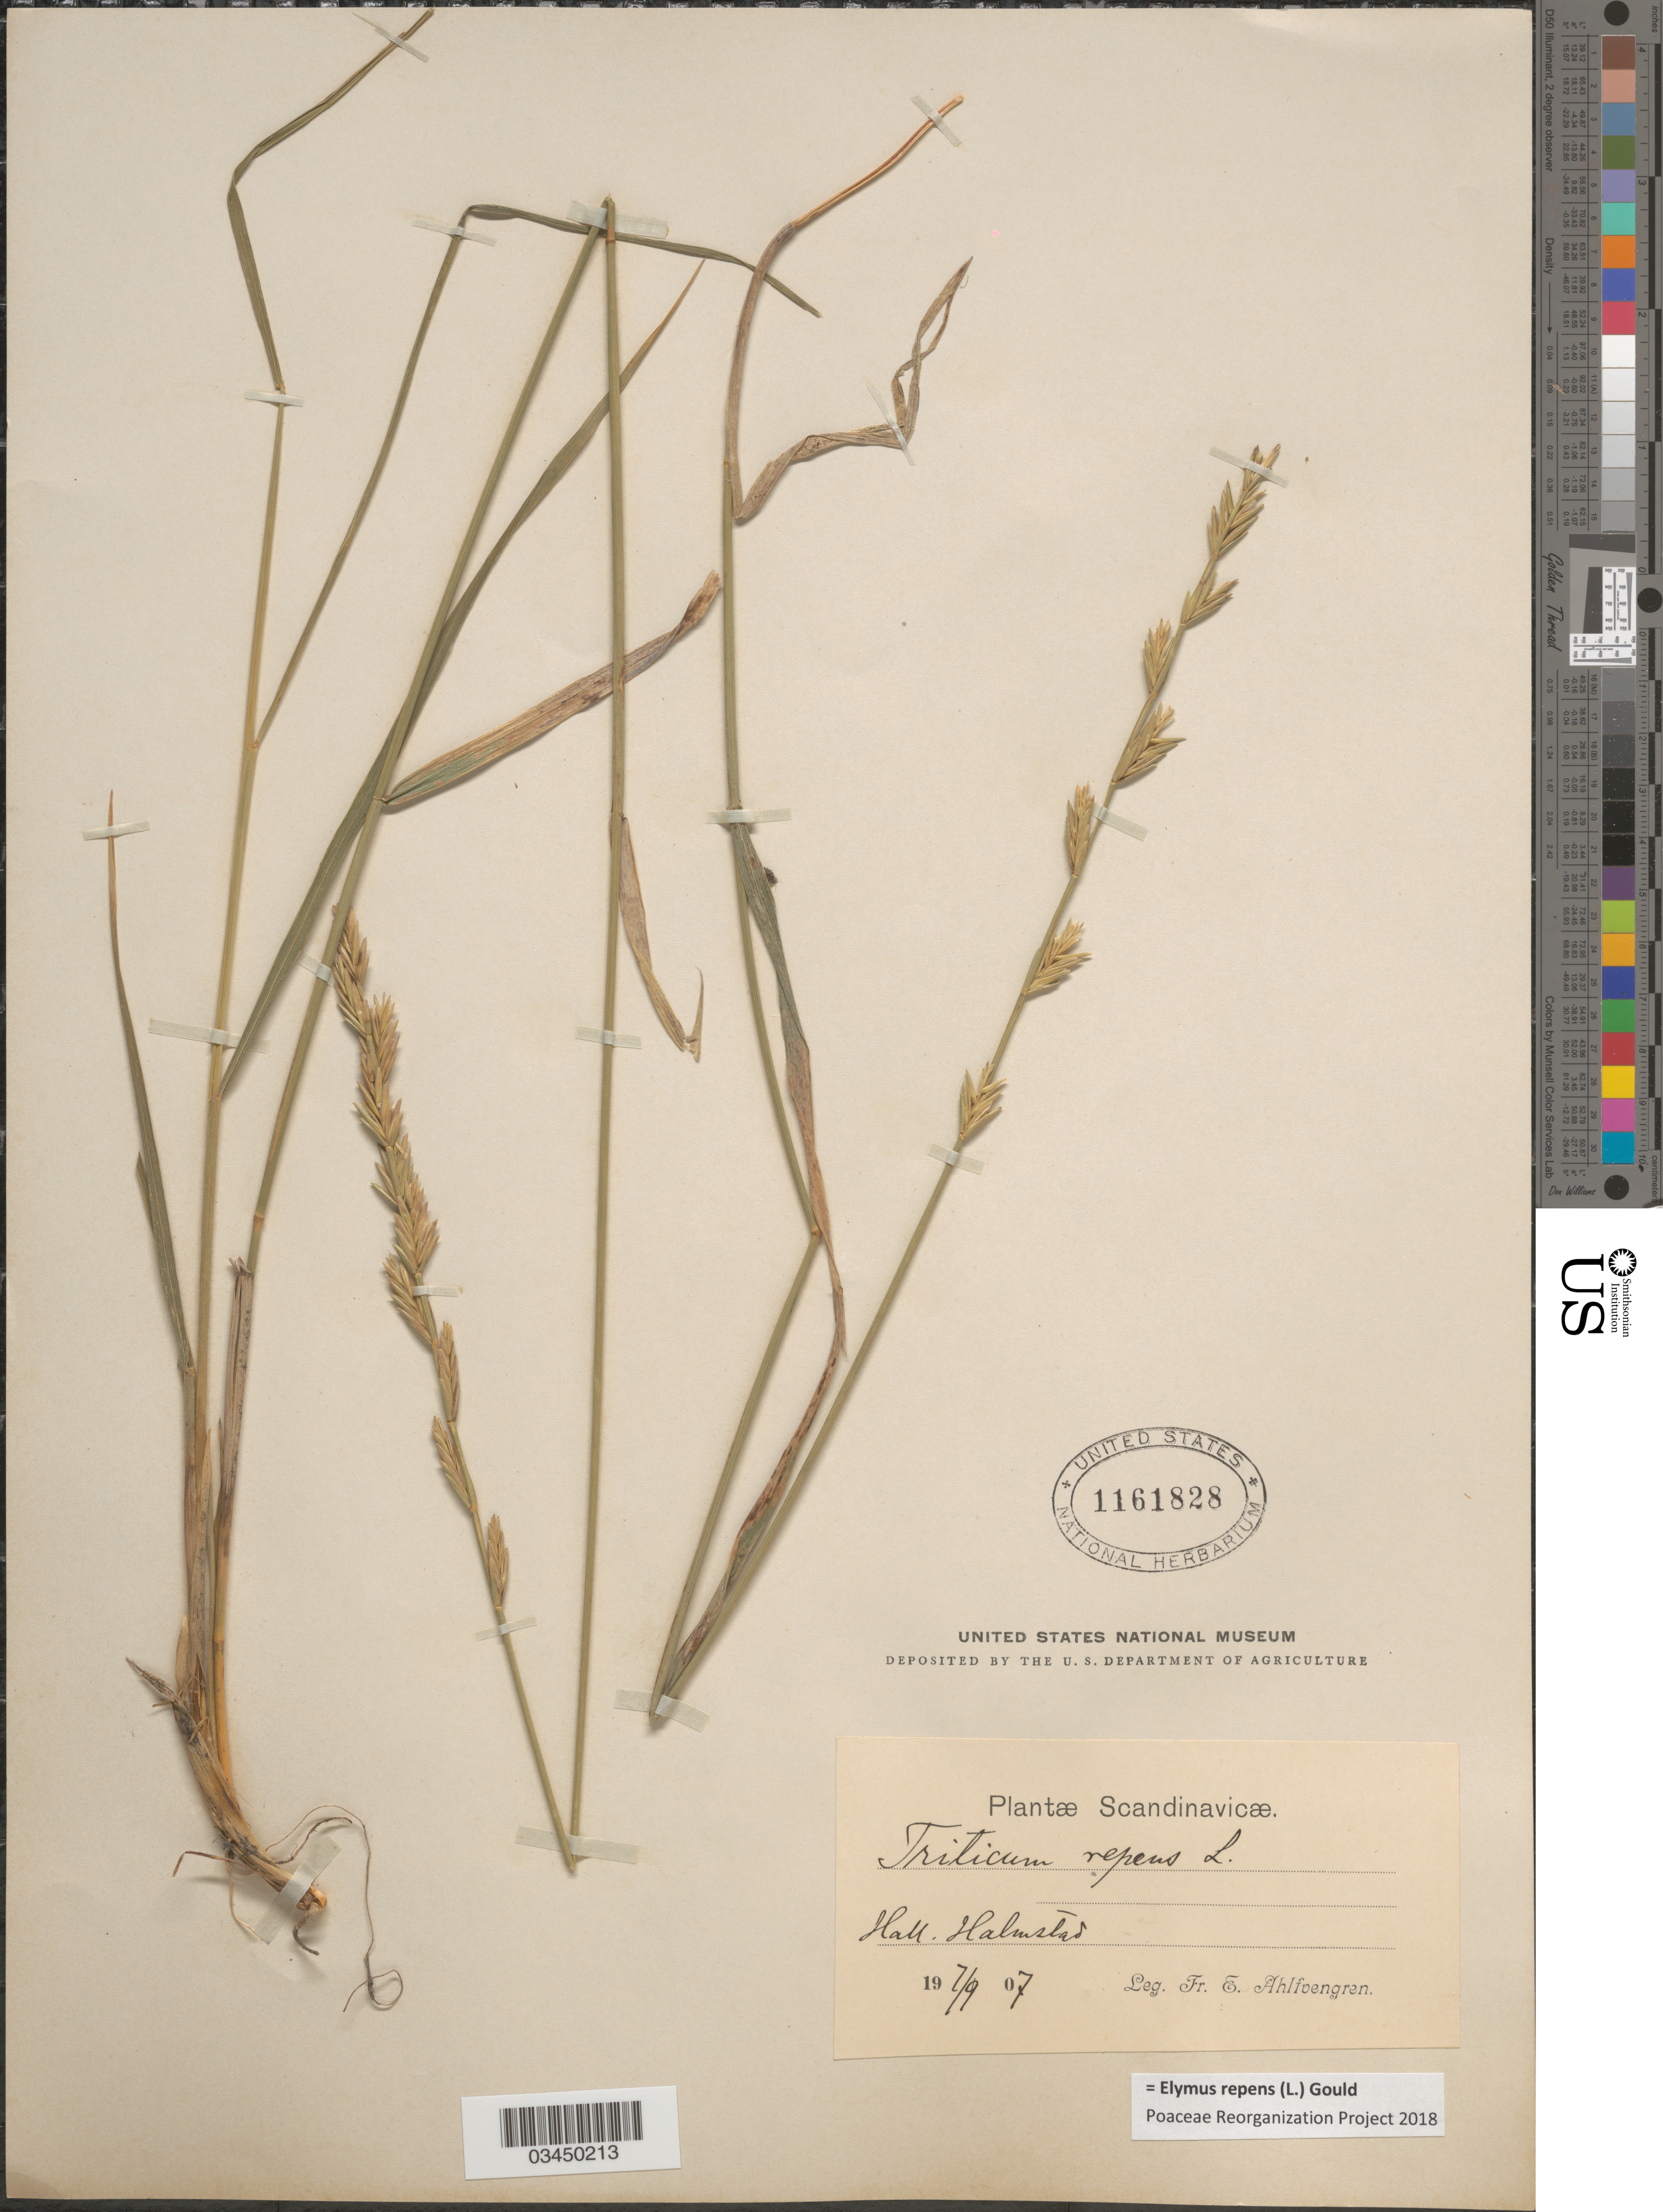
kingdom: Plantae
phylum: Tracheophyta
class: Liliopsida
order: Poales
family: Poaceae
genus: Elymus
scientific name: Elymus repens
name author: (L.) Gould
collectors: E. Ahlfvengren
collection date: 1907-09-07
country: Sweden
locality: Scandinavicæ. Hall. Halmstad.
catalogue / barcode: US 1161828